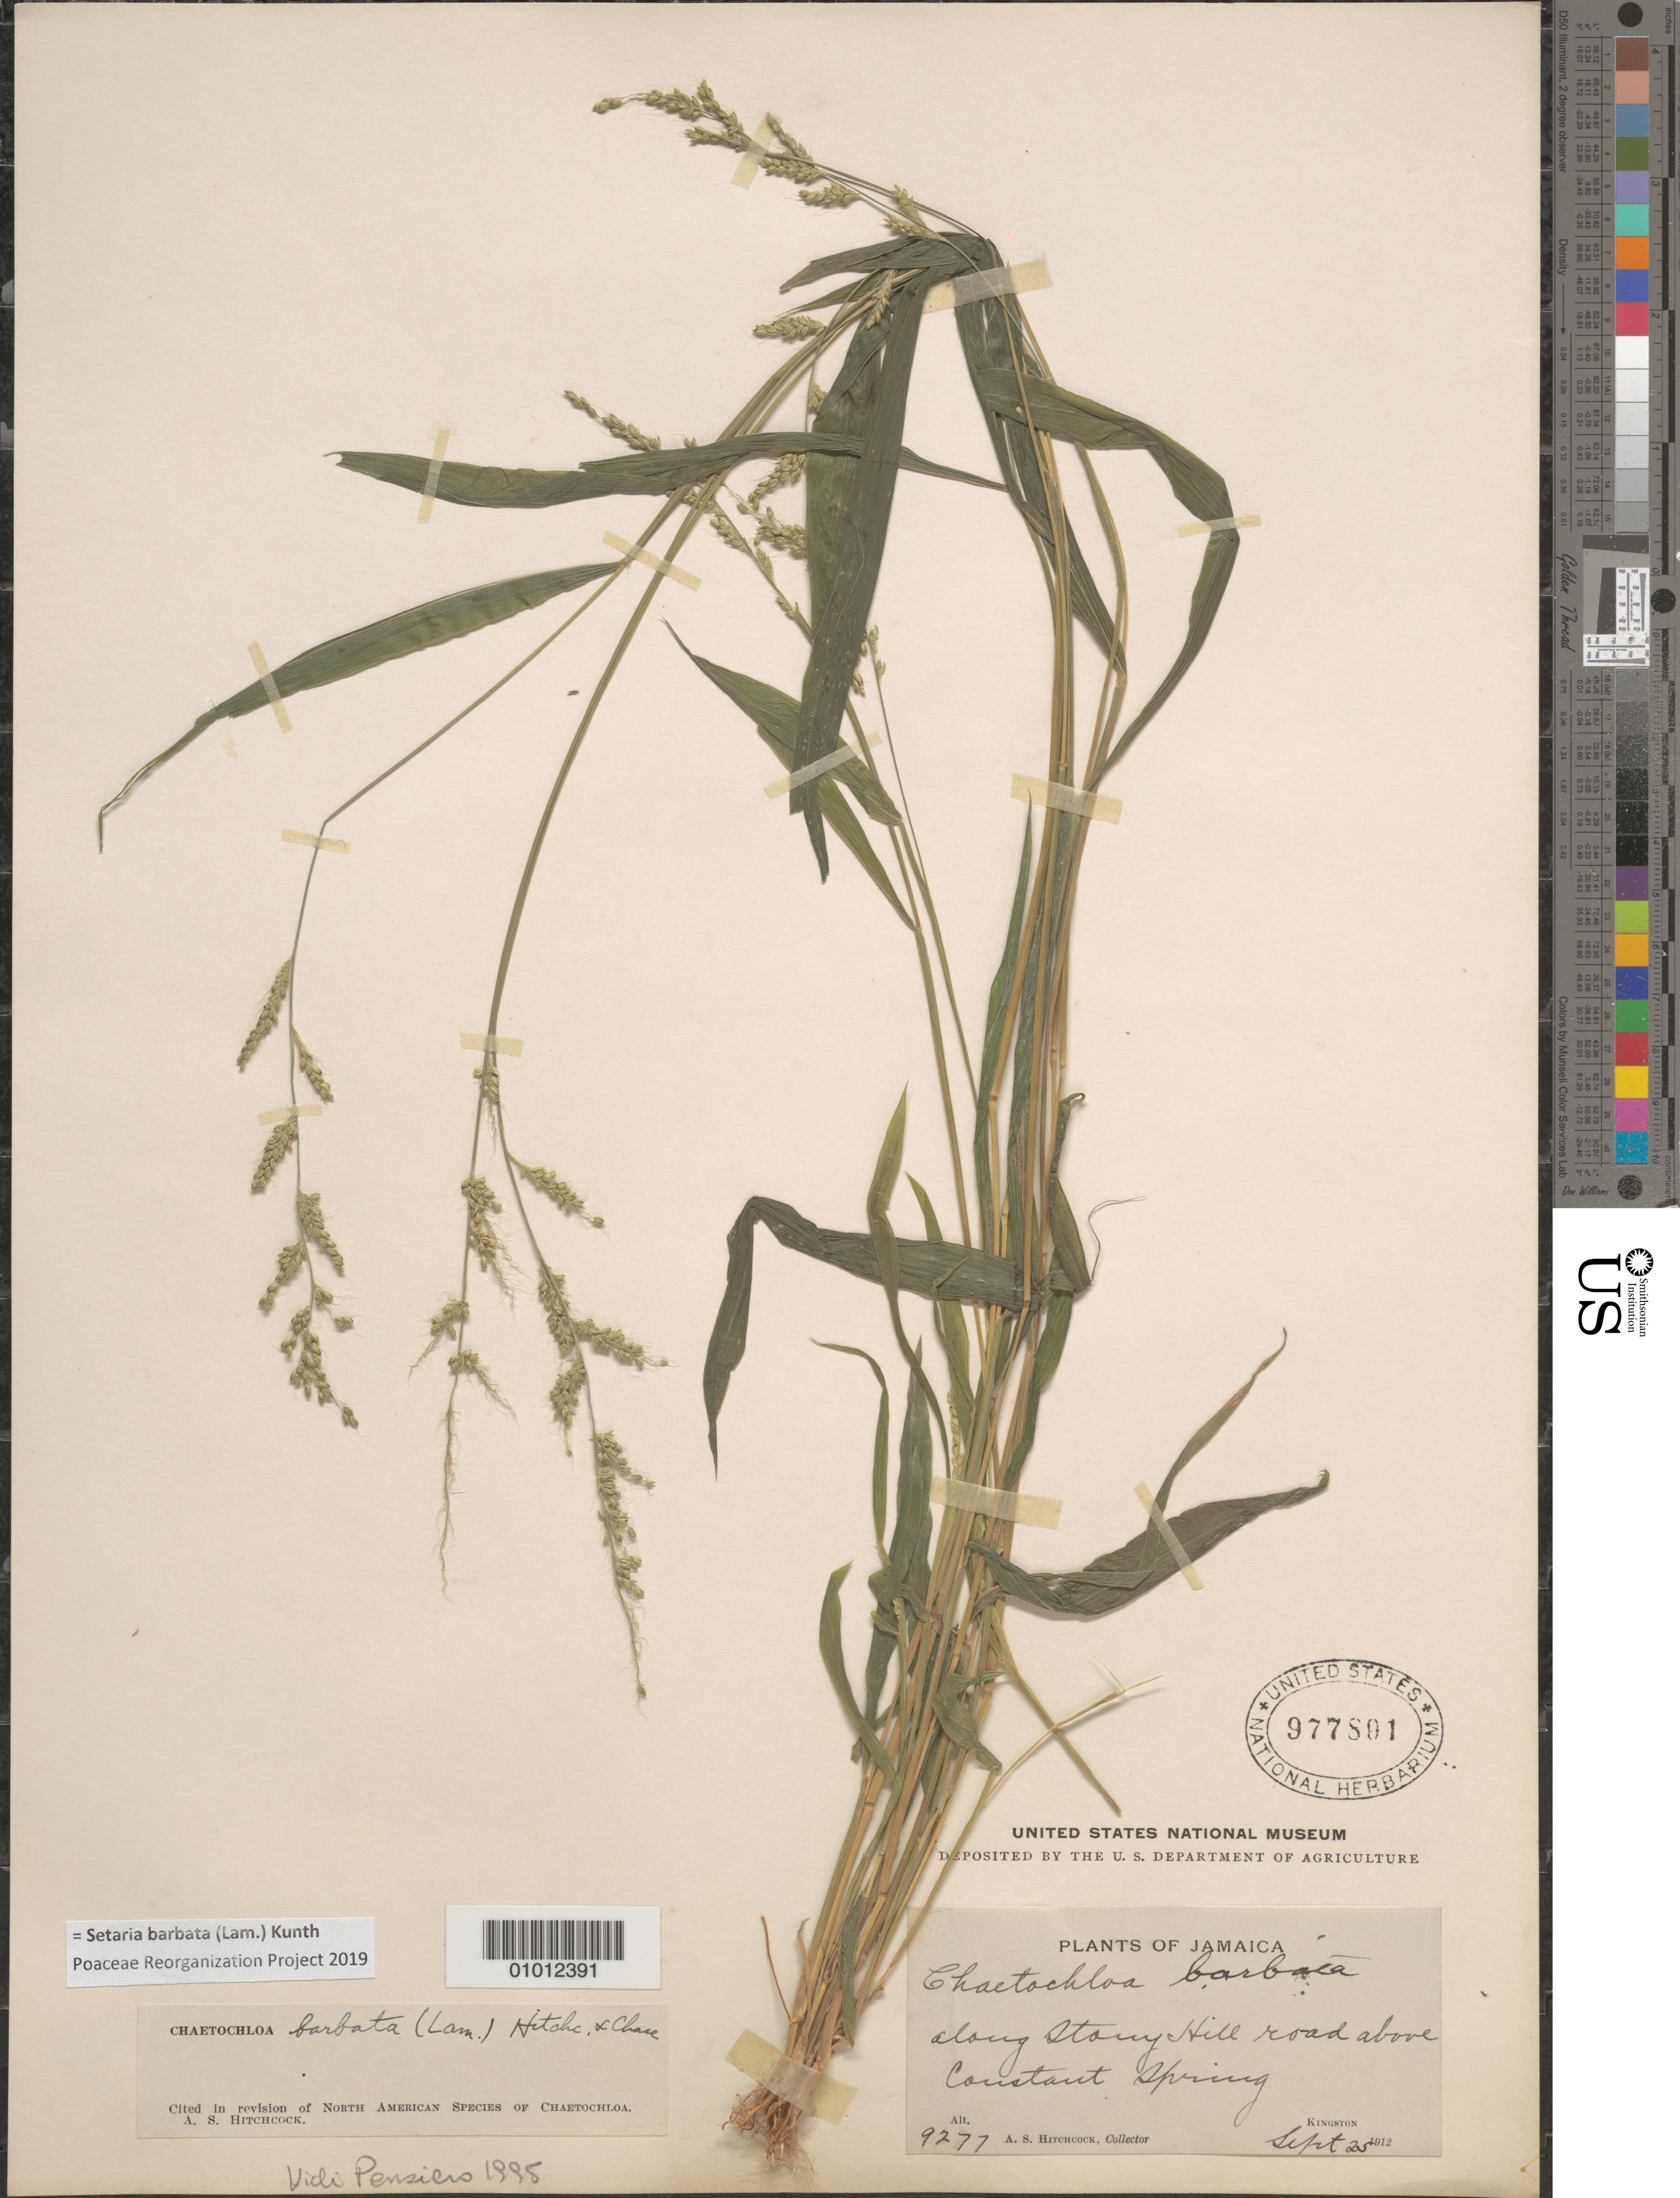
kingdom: Plantae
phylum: Tracheophyta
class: Liliopsida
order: Poales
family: Poaceae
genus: Setaria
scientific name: Setaria barbata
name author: (Lam.) Kunth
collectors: A. S. Hitchcock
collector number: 9277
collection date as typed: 25 Sep 1912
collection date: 1912-09-25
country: Jamaica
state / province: Kingston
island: Jamaica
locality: Along Stony Hill Road above Constant Spring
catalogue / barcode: US 977801